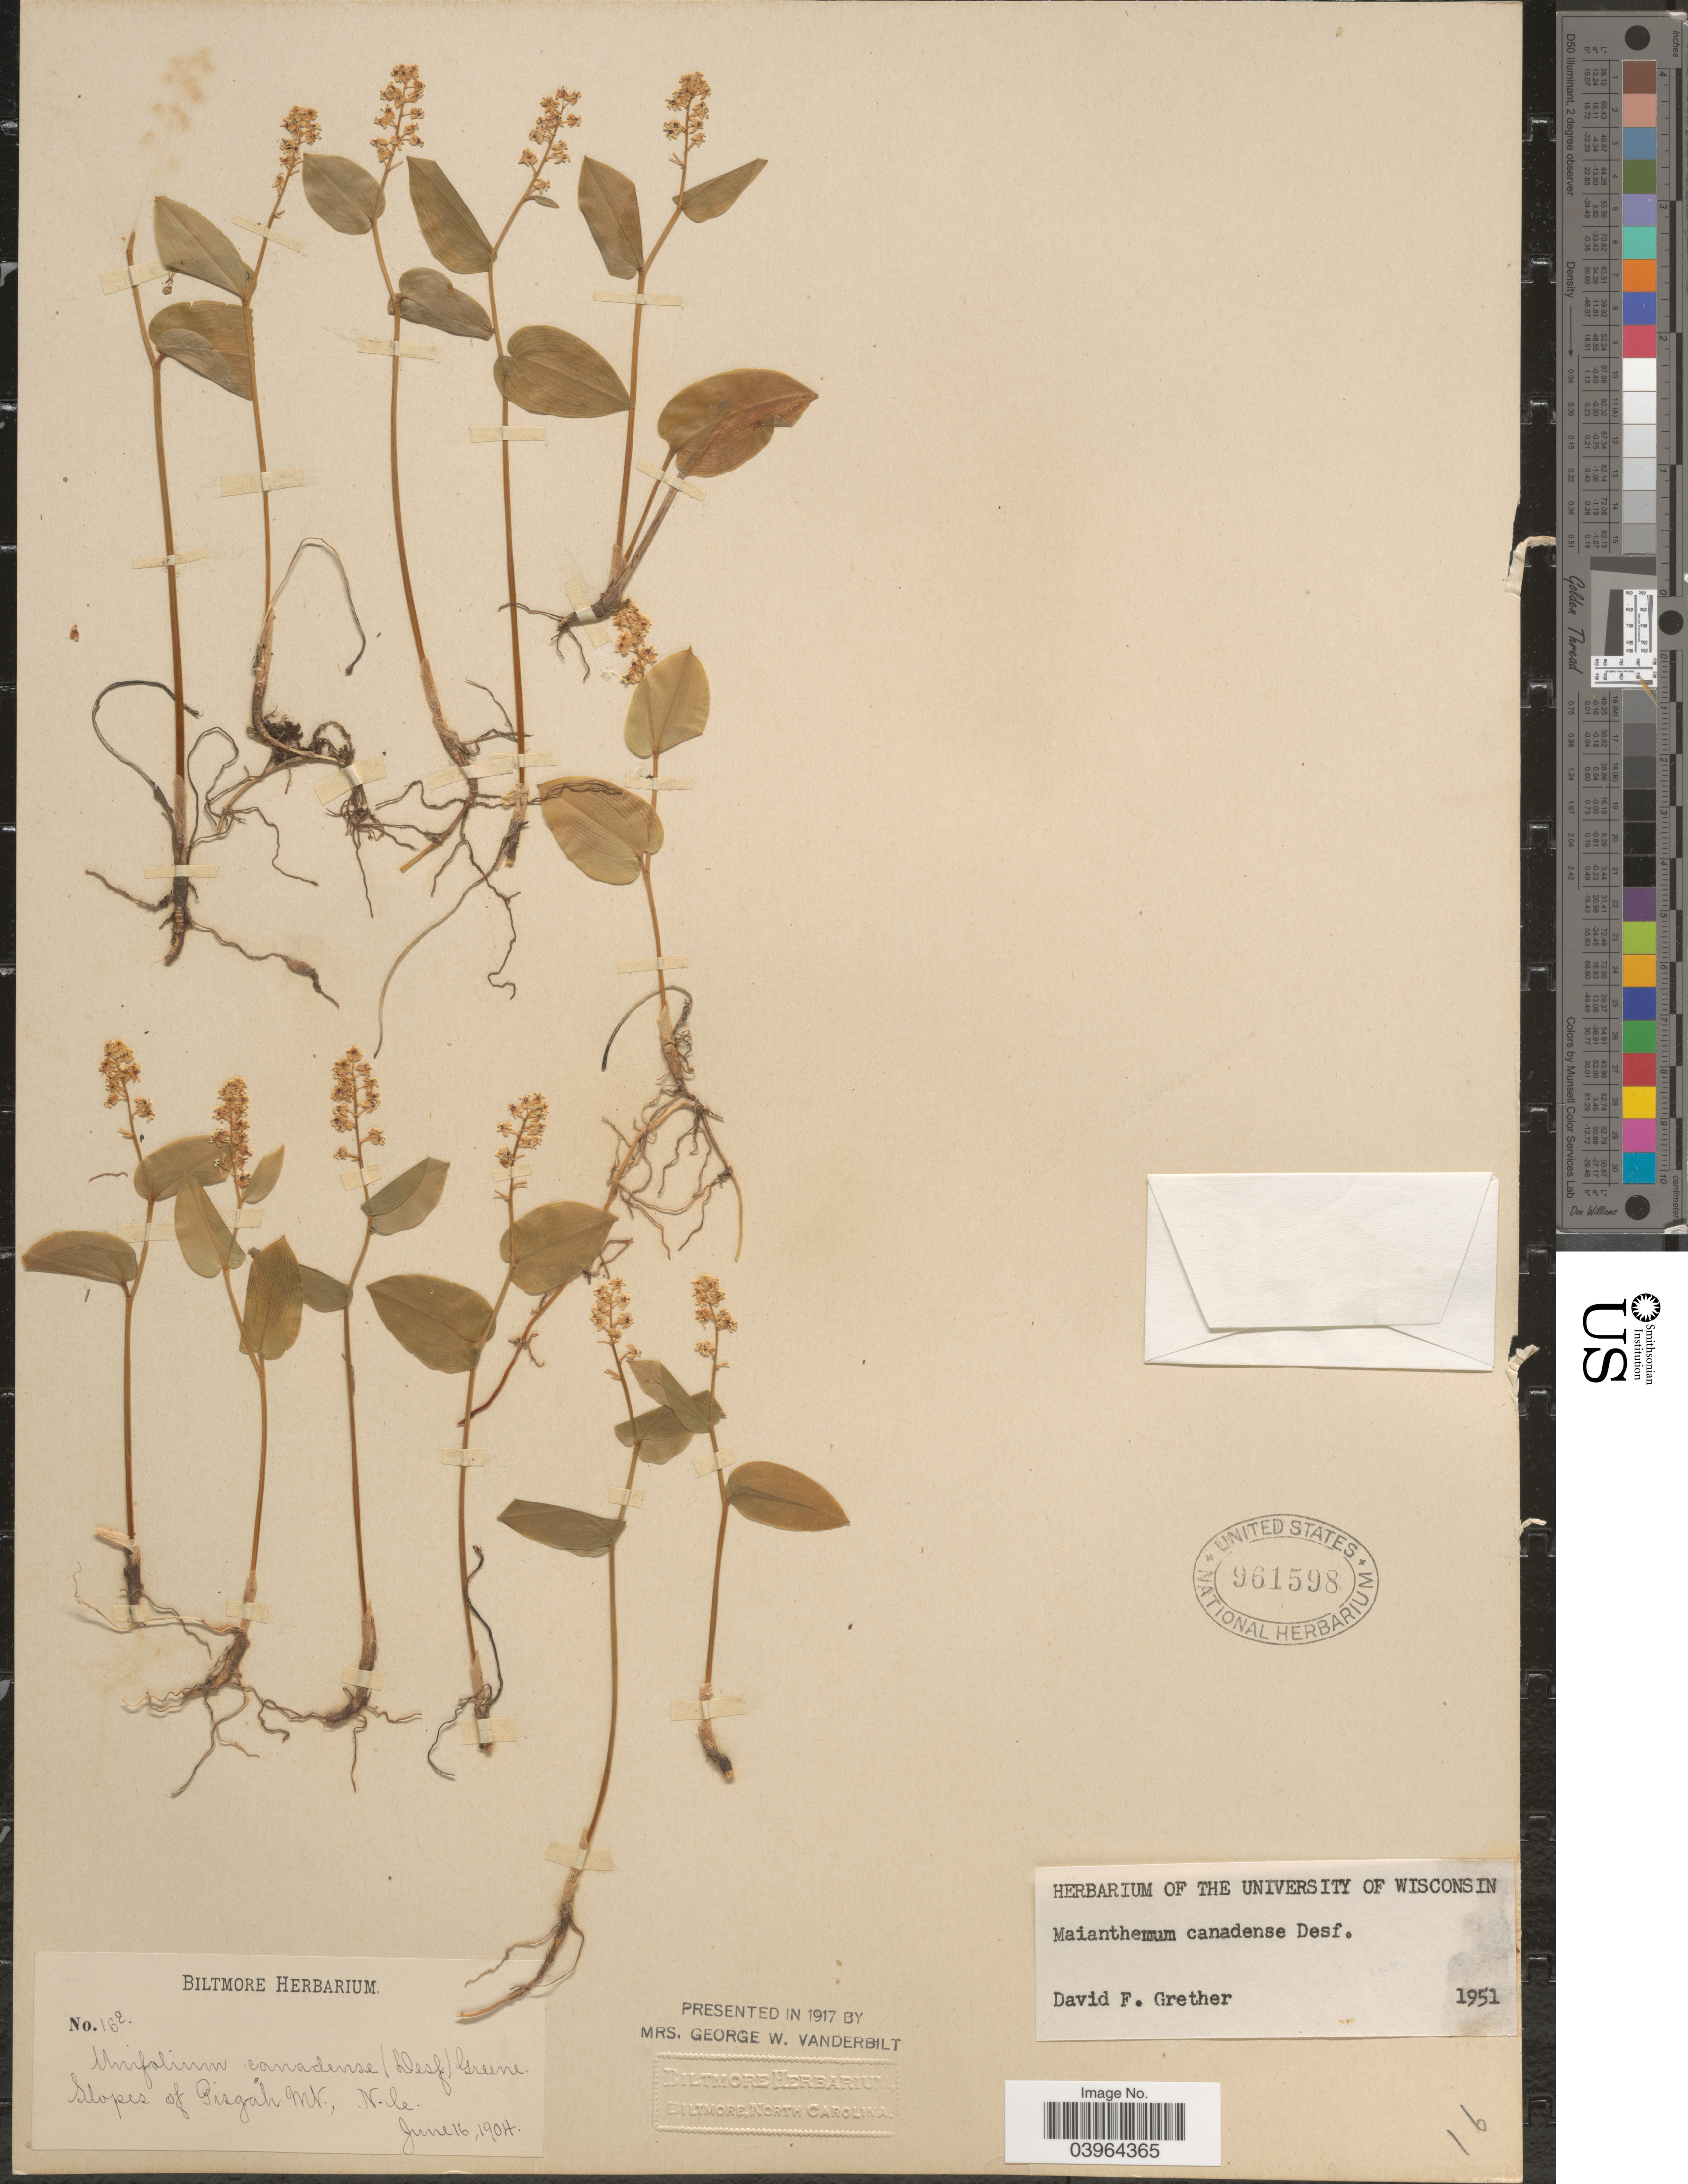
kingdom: Plantae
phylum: Tracheophyta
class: Liliopsida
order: Asparagales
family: Asparagaceae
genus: Maianthemum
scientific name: Maianthemum canadense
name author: Desf.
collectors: ex herb. Biltmore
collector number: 16E*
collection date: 1904-06-16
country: United States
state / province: North Carolina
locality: Slopes of Pisgah Mt.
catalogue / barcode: US 961598